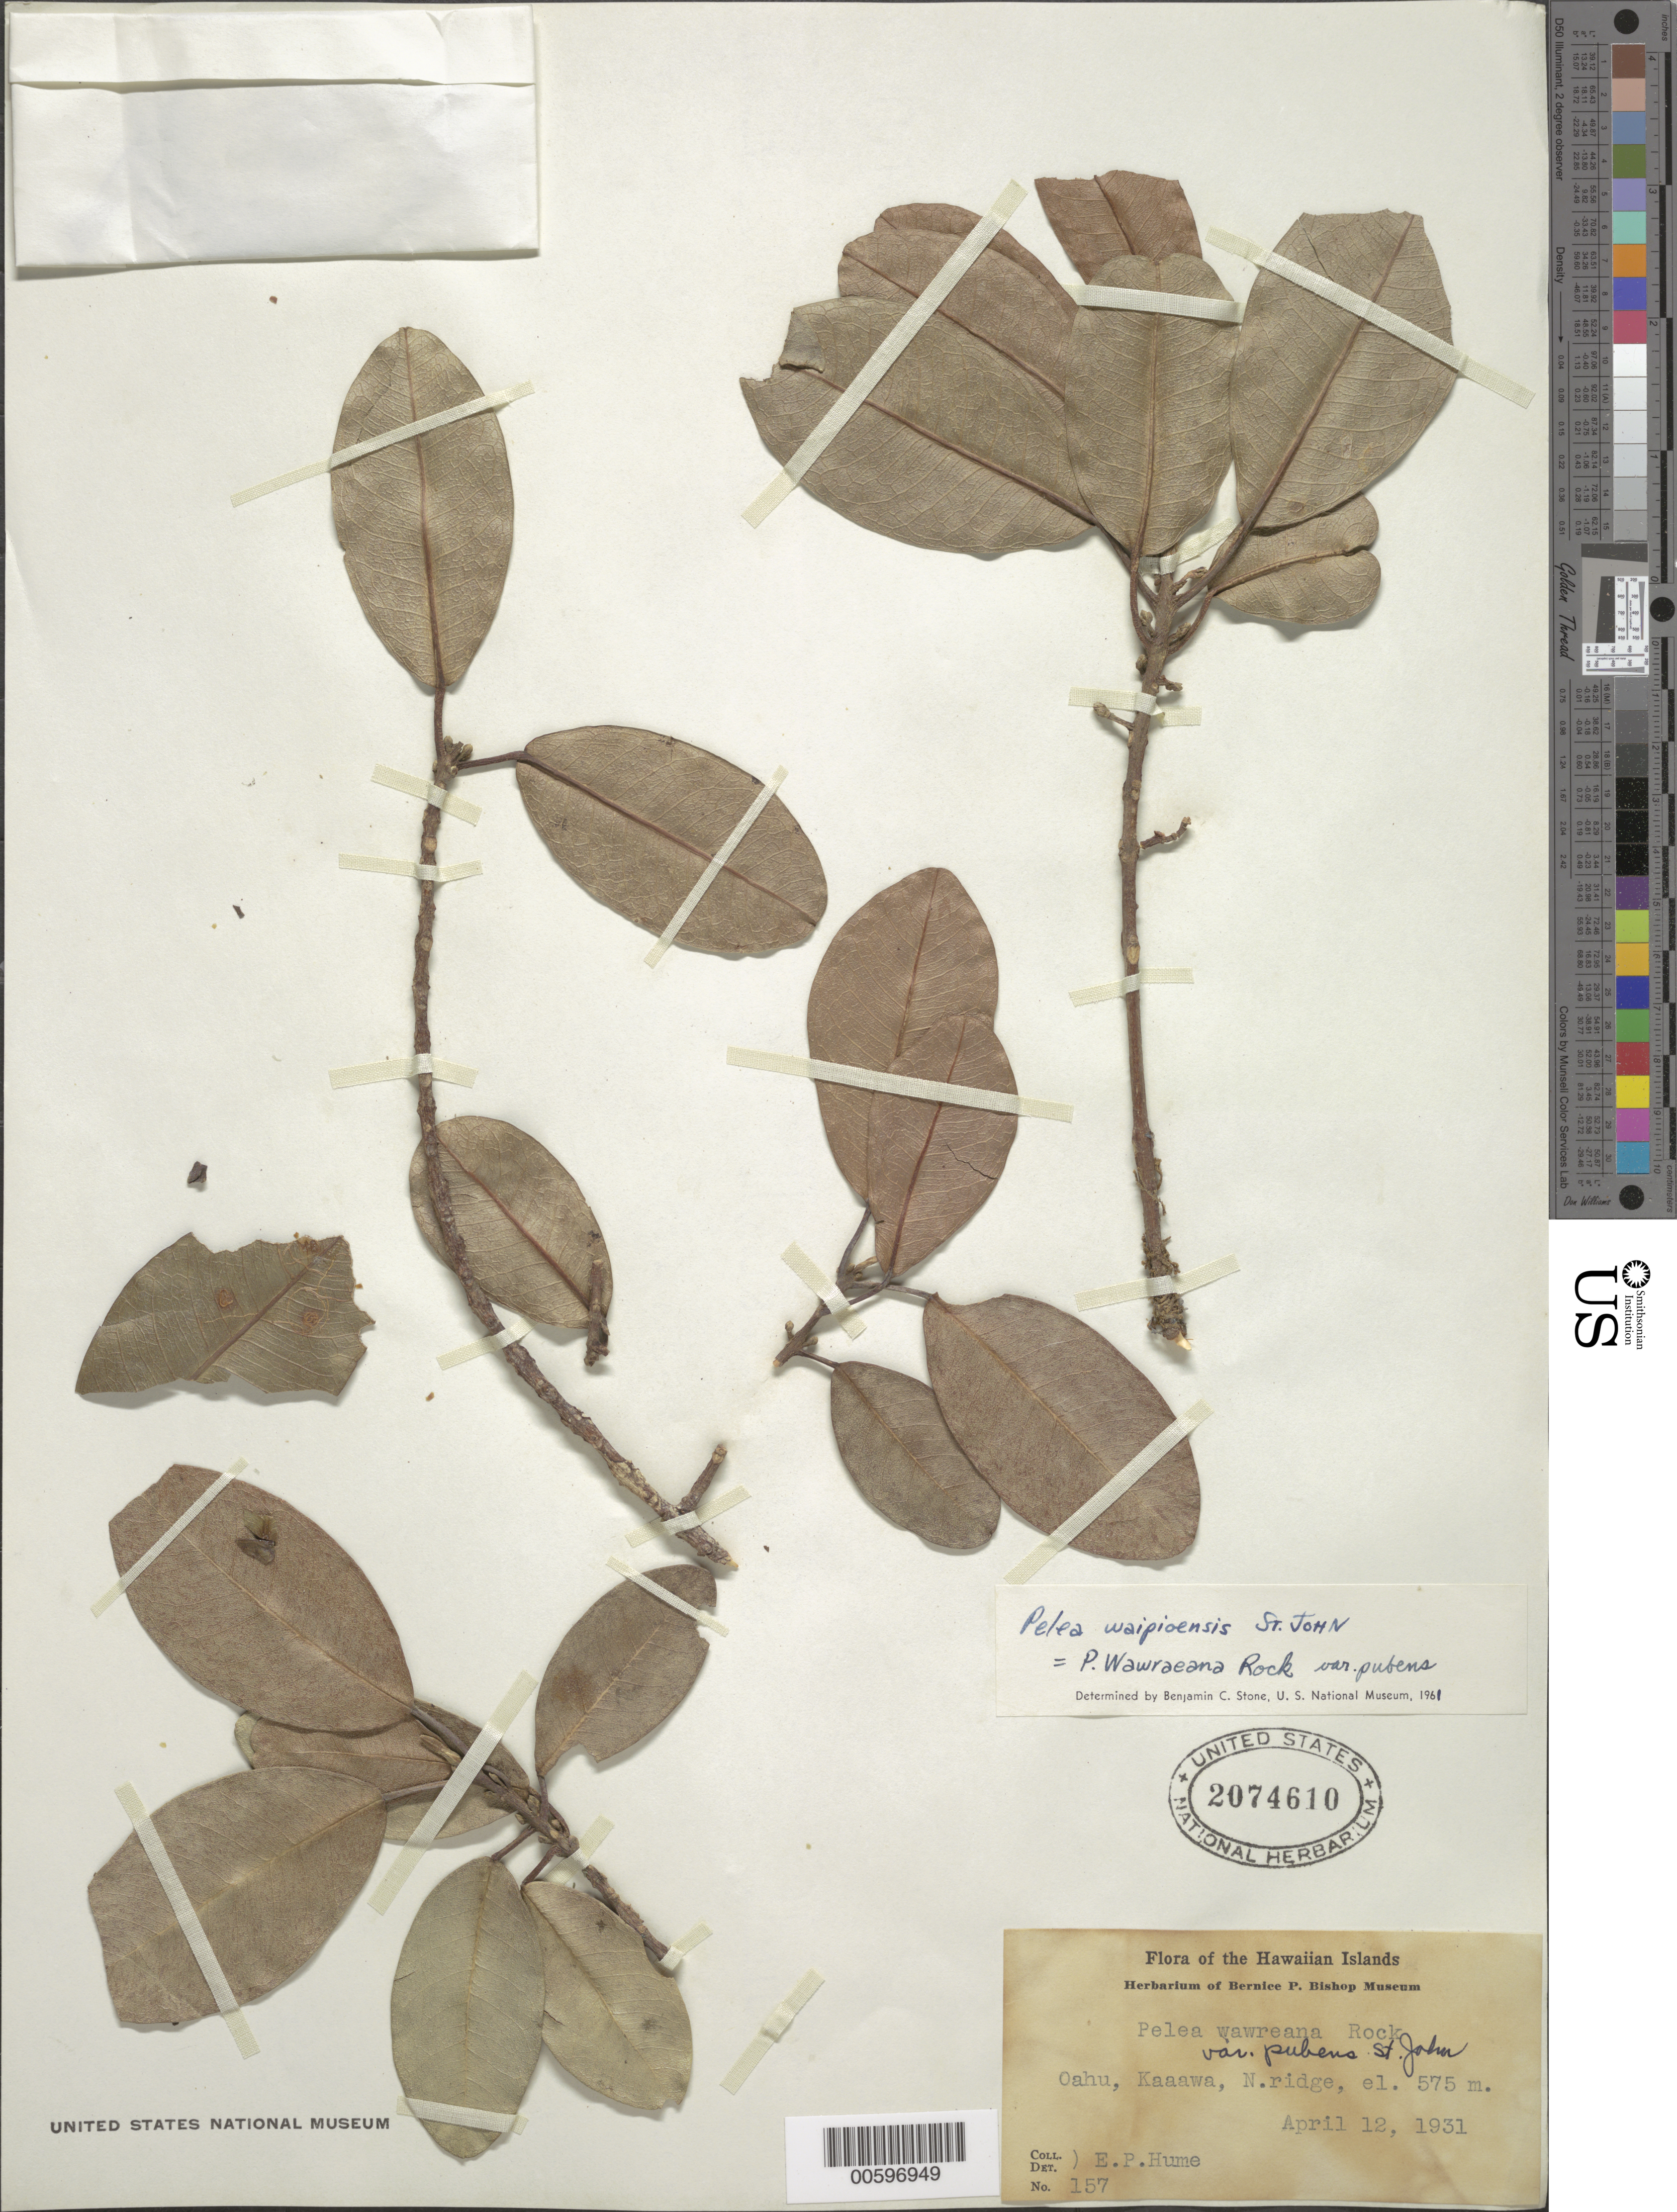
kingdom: Plantae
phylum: Tracheophyta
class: Magnoliopsida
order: Sapindales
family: Rutaceae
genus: Melicope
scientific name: Melicope wawraeana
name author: (H. Lév.) T.G. Hartley & B.C. Stone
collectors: E. Hume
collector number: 157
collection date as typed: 12 Apr 1931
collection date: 1931-04-12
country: United States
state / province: Hawaii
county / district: Honolulu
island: Oahu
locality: Kaaawa, N ridge.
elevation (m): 575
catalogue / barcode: US 2074610